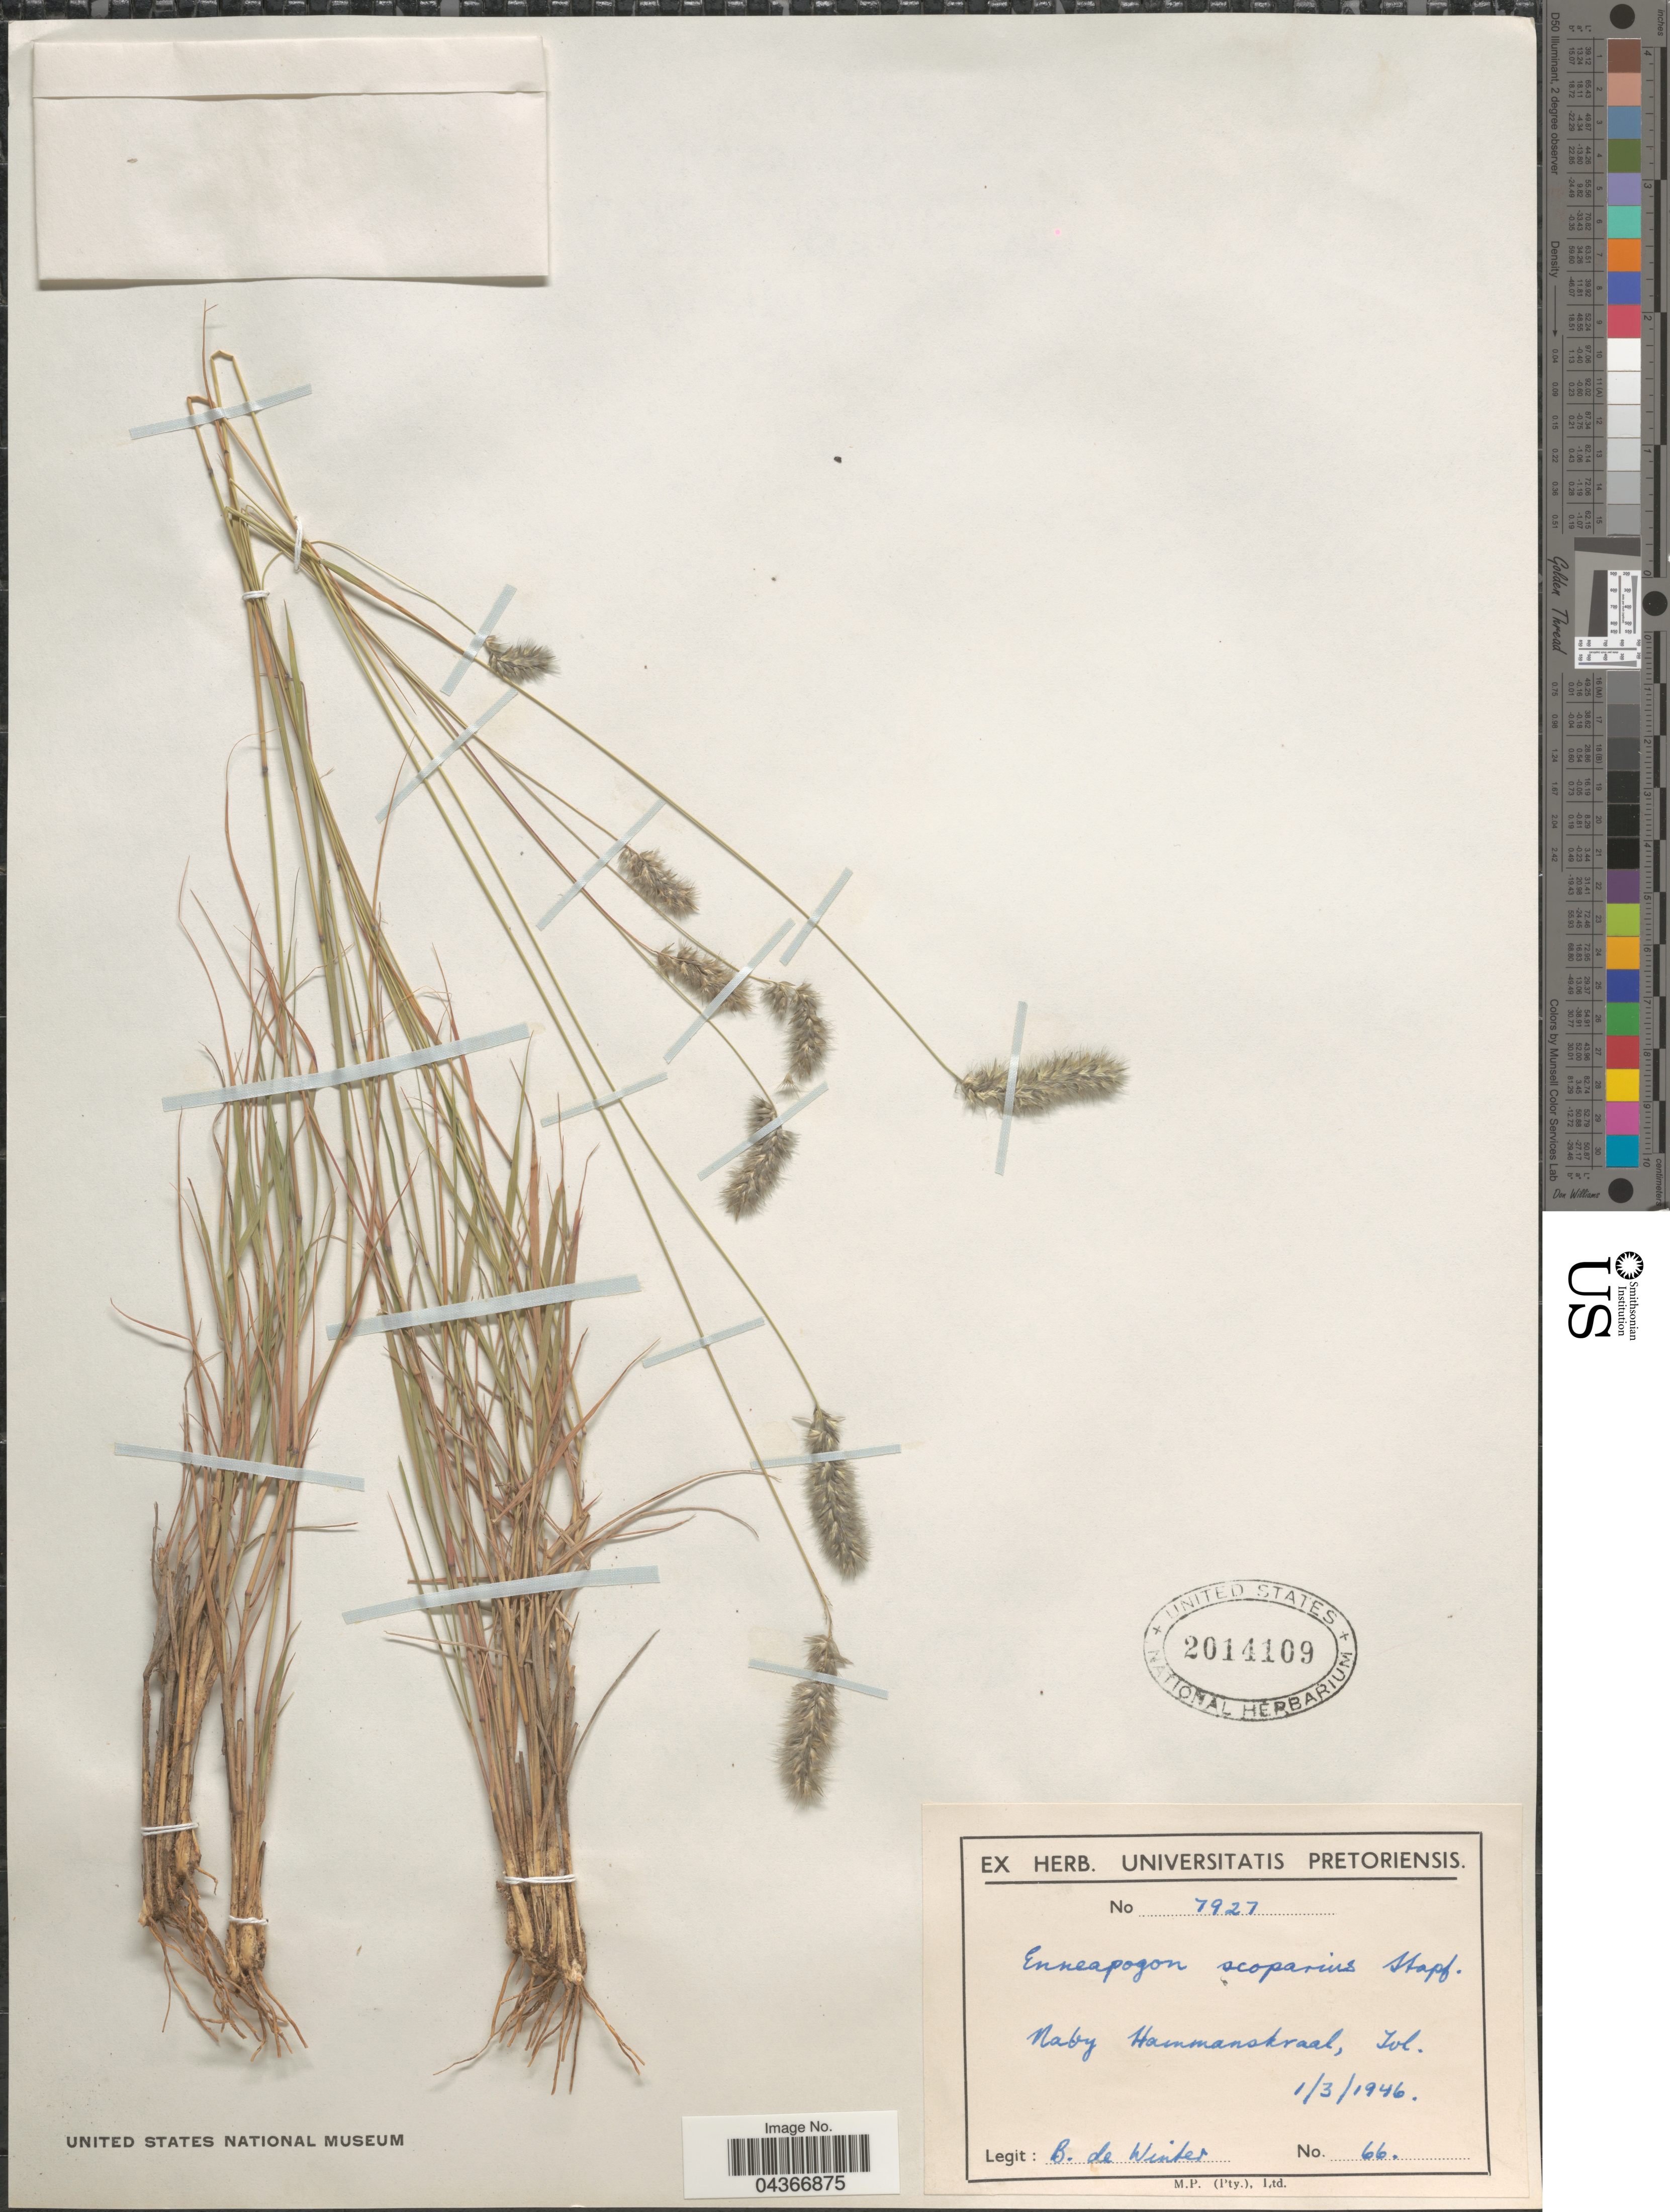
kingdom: Plantae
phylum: Tracheophyta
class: Liliopsida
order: Poales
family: Poaceae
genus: Enneapogon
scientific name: Enneapogon scoparius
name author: Stapf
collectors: B. de Winter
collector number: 66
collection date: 1946-03-01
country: South Africa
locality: Naby Hammanskraal, Tvl.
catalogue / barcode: US 2014109